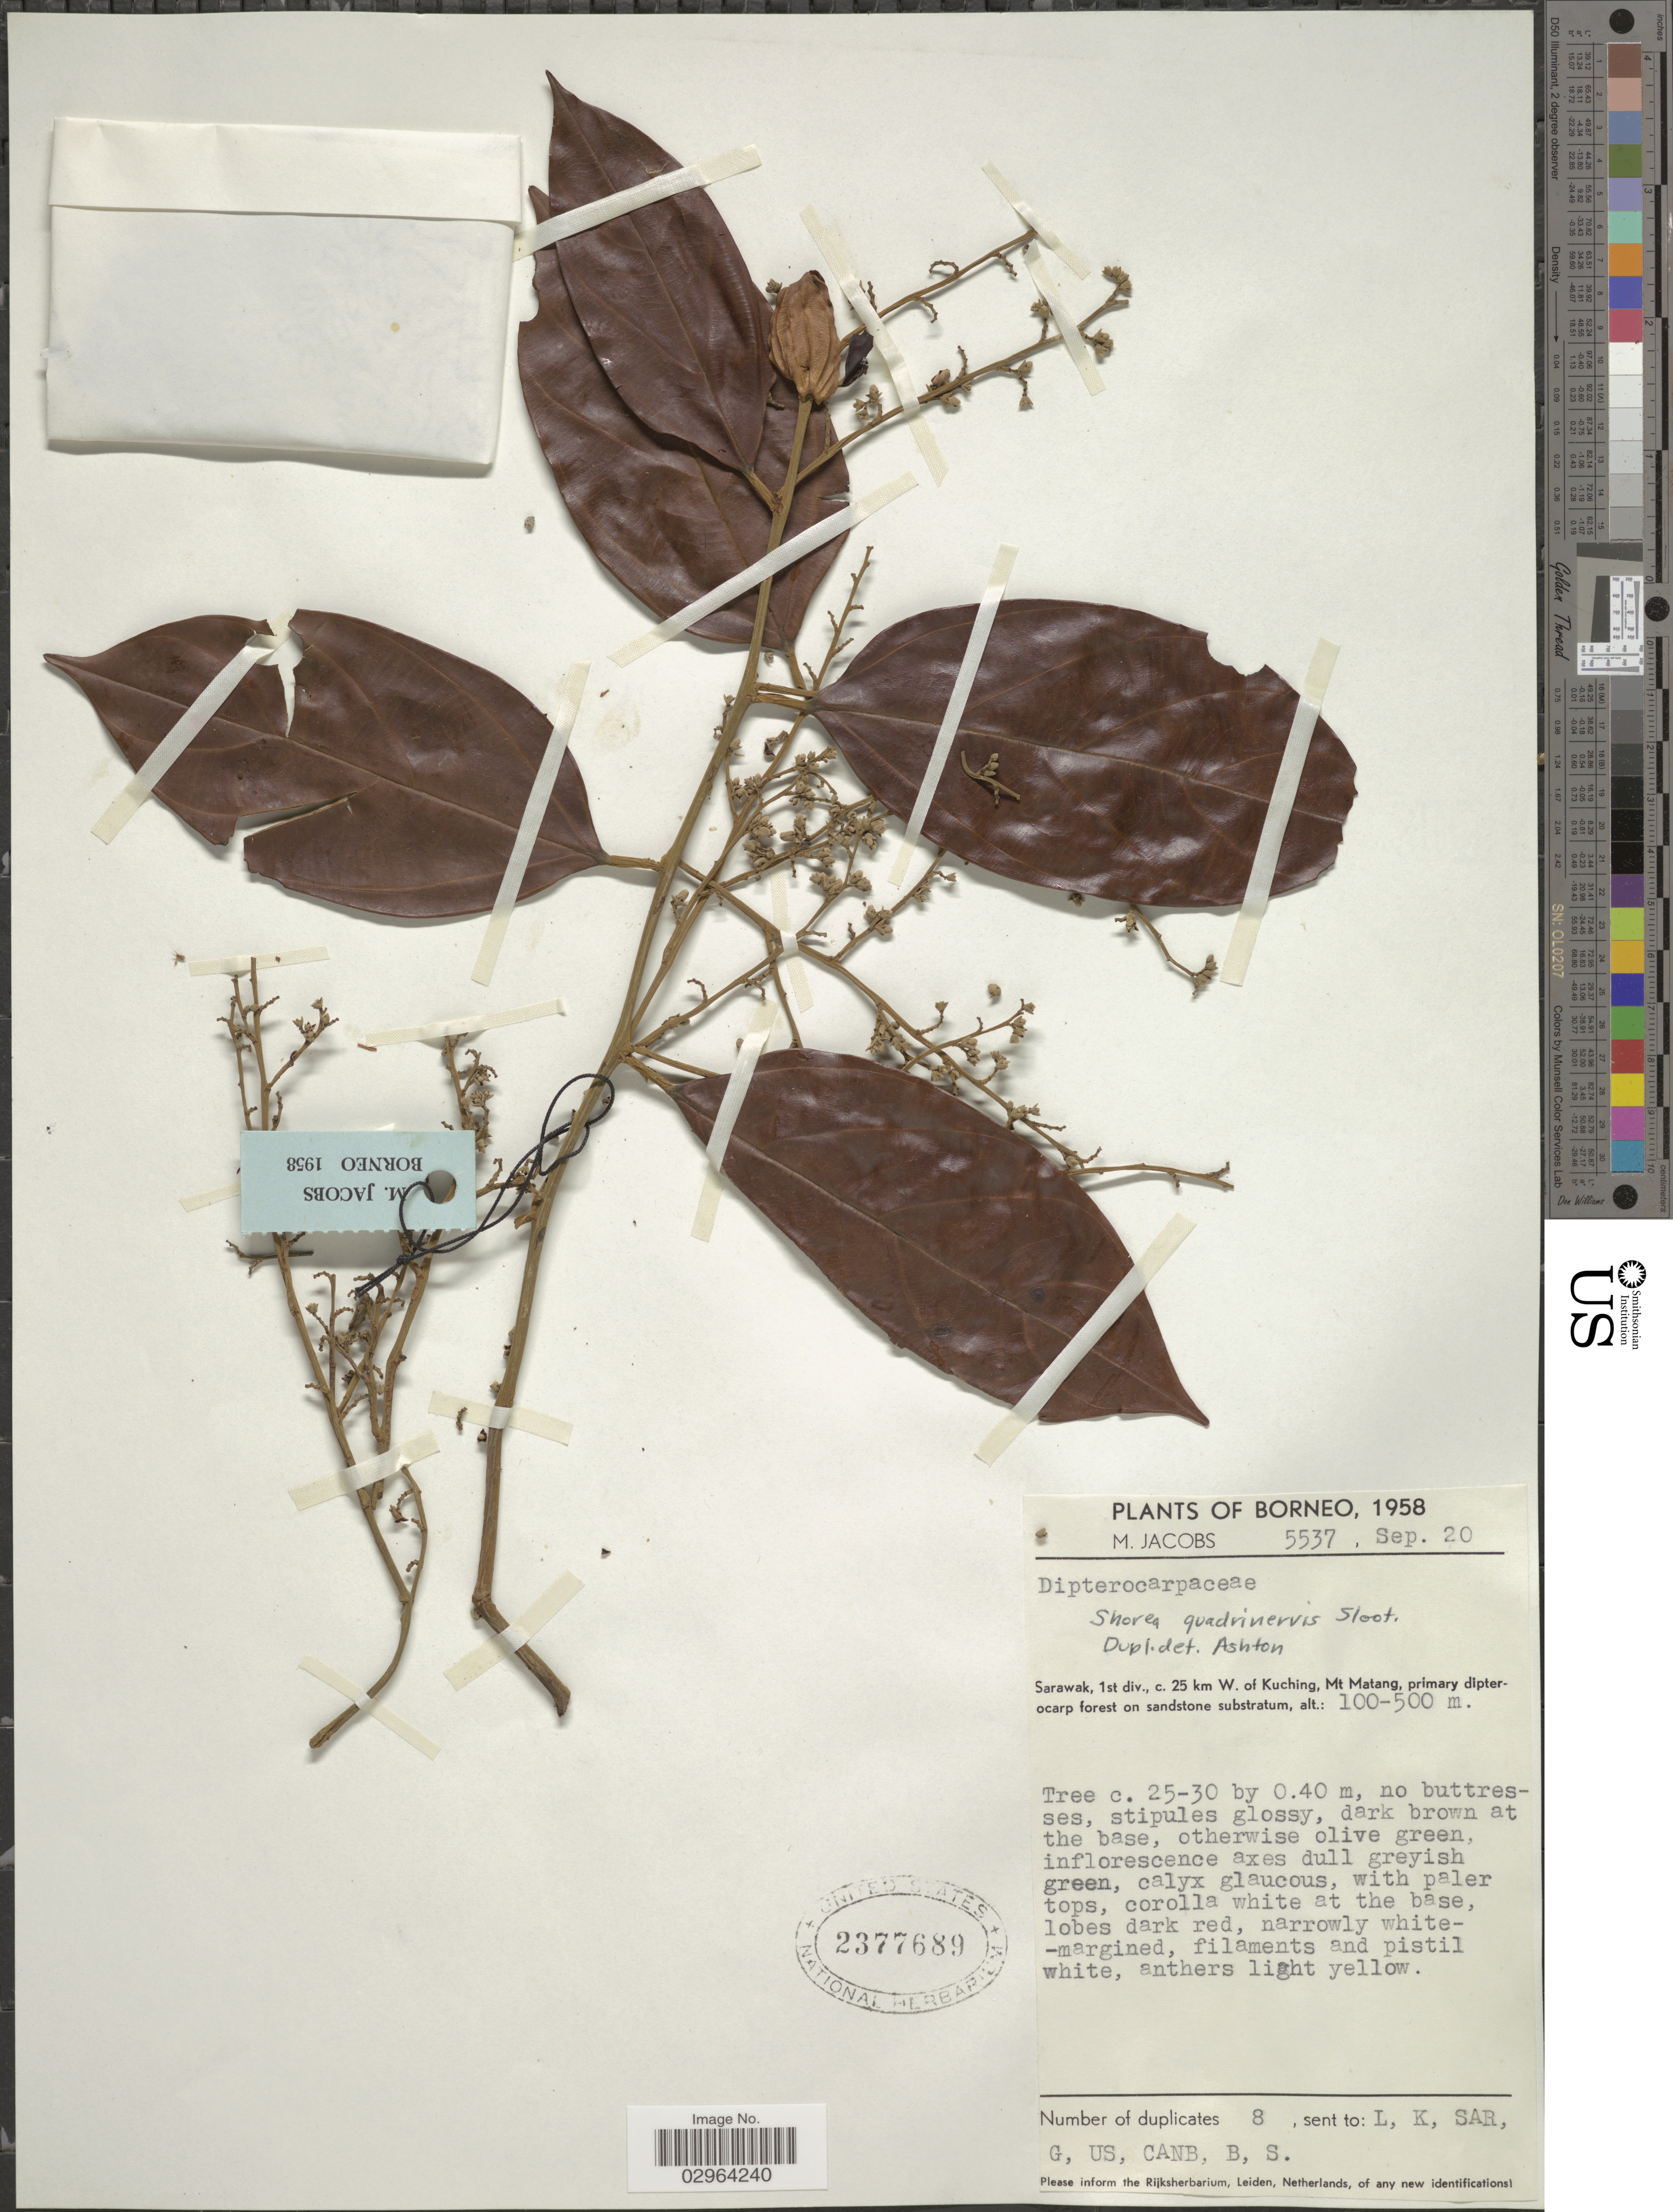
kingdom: Plantae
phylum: Tracheophyta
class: Magnoliopsida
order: Malvales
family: Dipterocarpaceae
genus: Rubroshorea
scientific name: Rubroshorea quadrinervis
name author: (Slooten) P.S. Ashton & J. Heck.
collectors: M. Jacobs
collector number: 5537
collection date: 1958-09-20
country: Malaysia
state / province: Sarawak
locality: Borneo. 1st div., c. 25 km W. of Kuching, Mt. Matang.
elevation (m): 100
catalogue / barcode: US 2377689